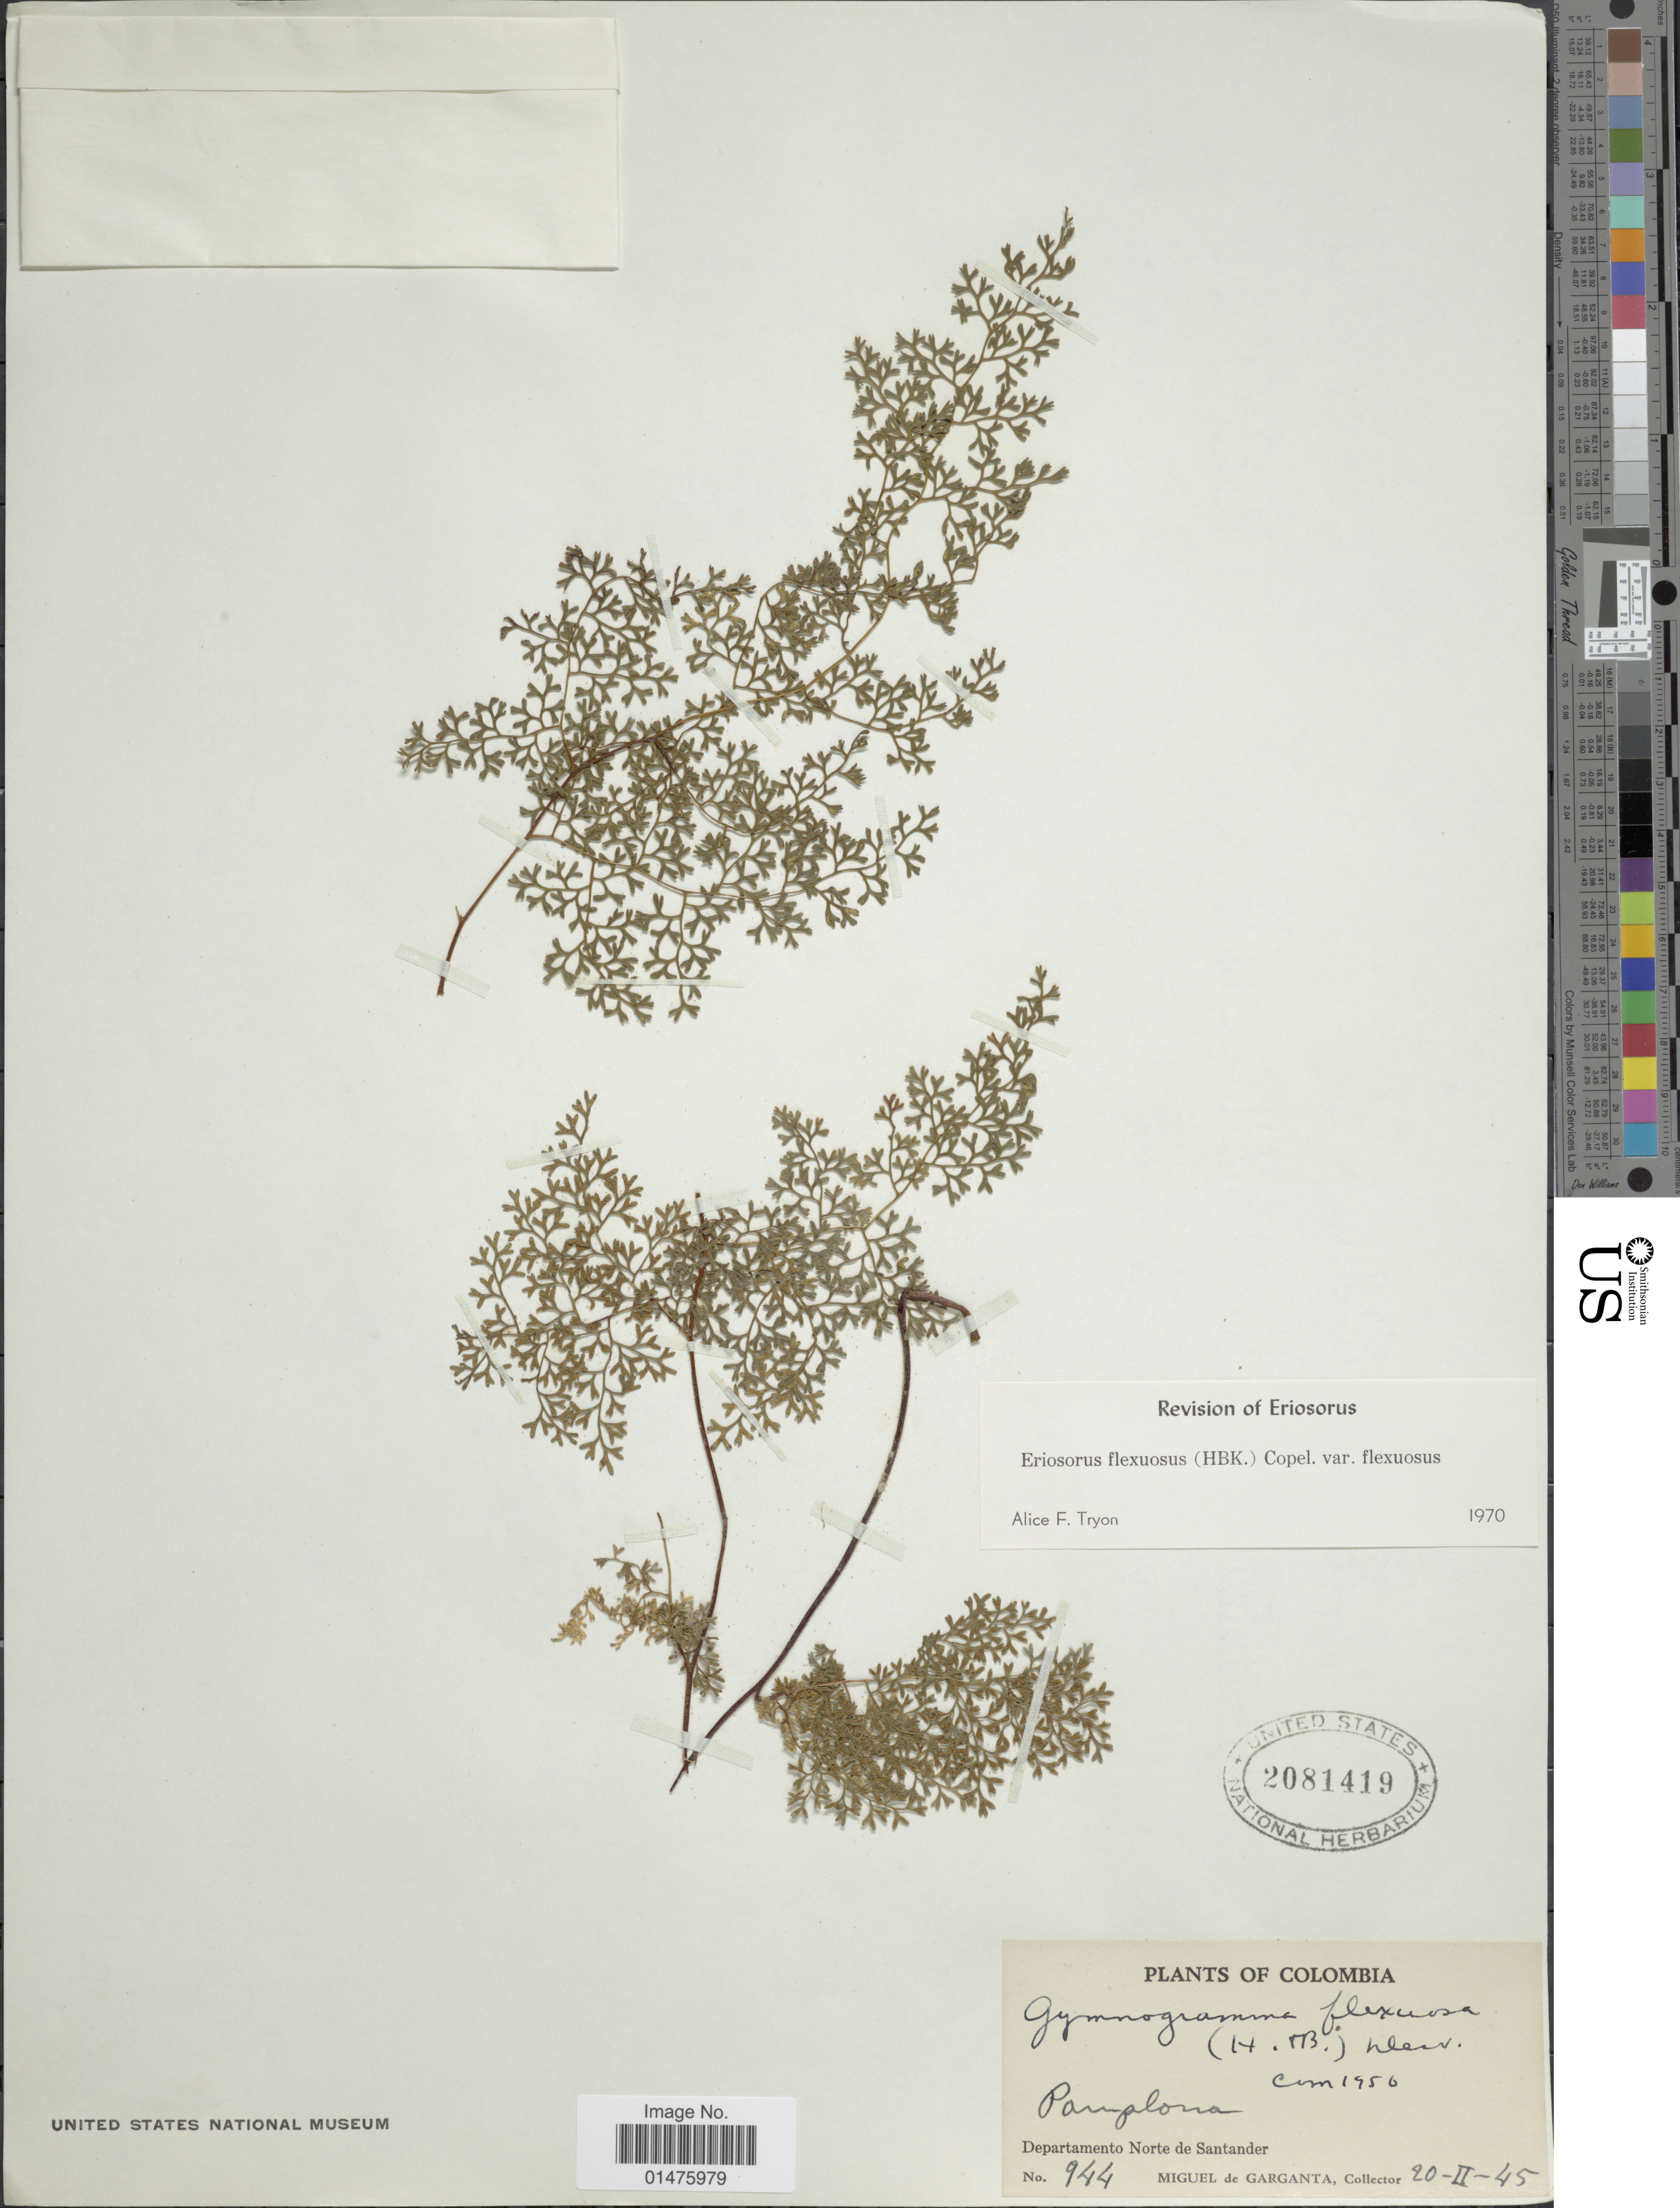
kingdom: Plantae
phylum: Tracheophyta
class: Polypodiopsida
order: Polypodiales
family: Pteridaceae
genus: Jamesonia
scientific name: Jamesonia flexuosa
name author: (Humb. & Bonpl.) Christenh.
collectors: M. Garganta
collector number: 944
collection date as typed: Transcribed d/m/y: 20/2/45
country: Colombia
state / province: Norte de Santander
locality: Pamplona, Departamento Norte de Santander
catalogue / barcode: US 2081419